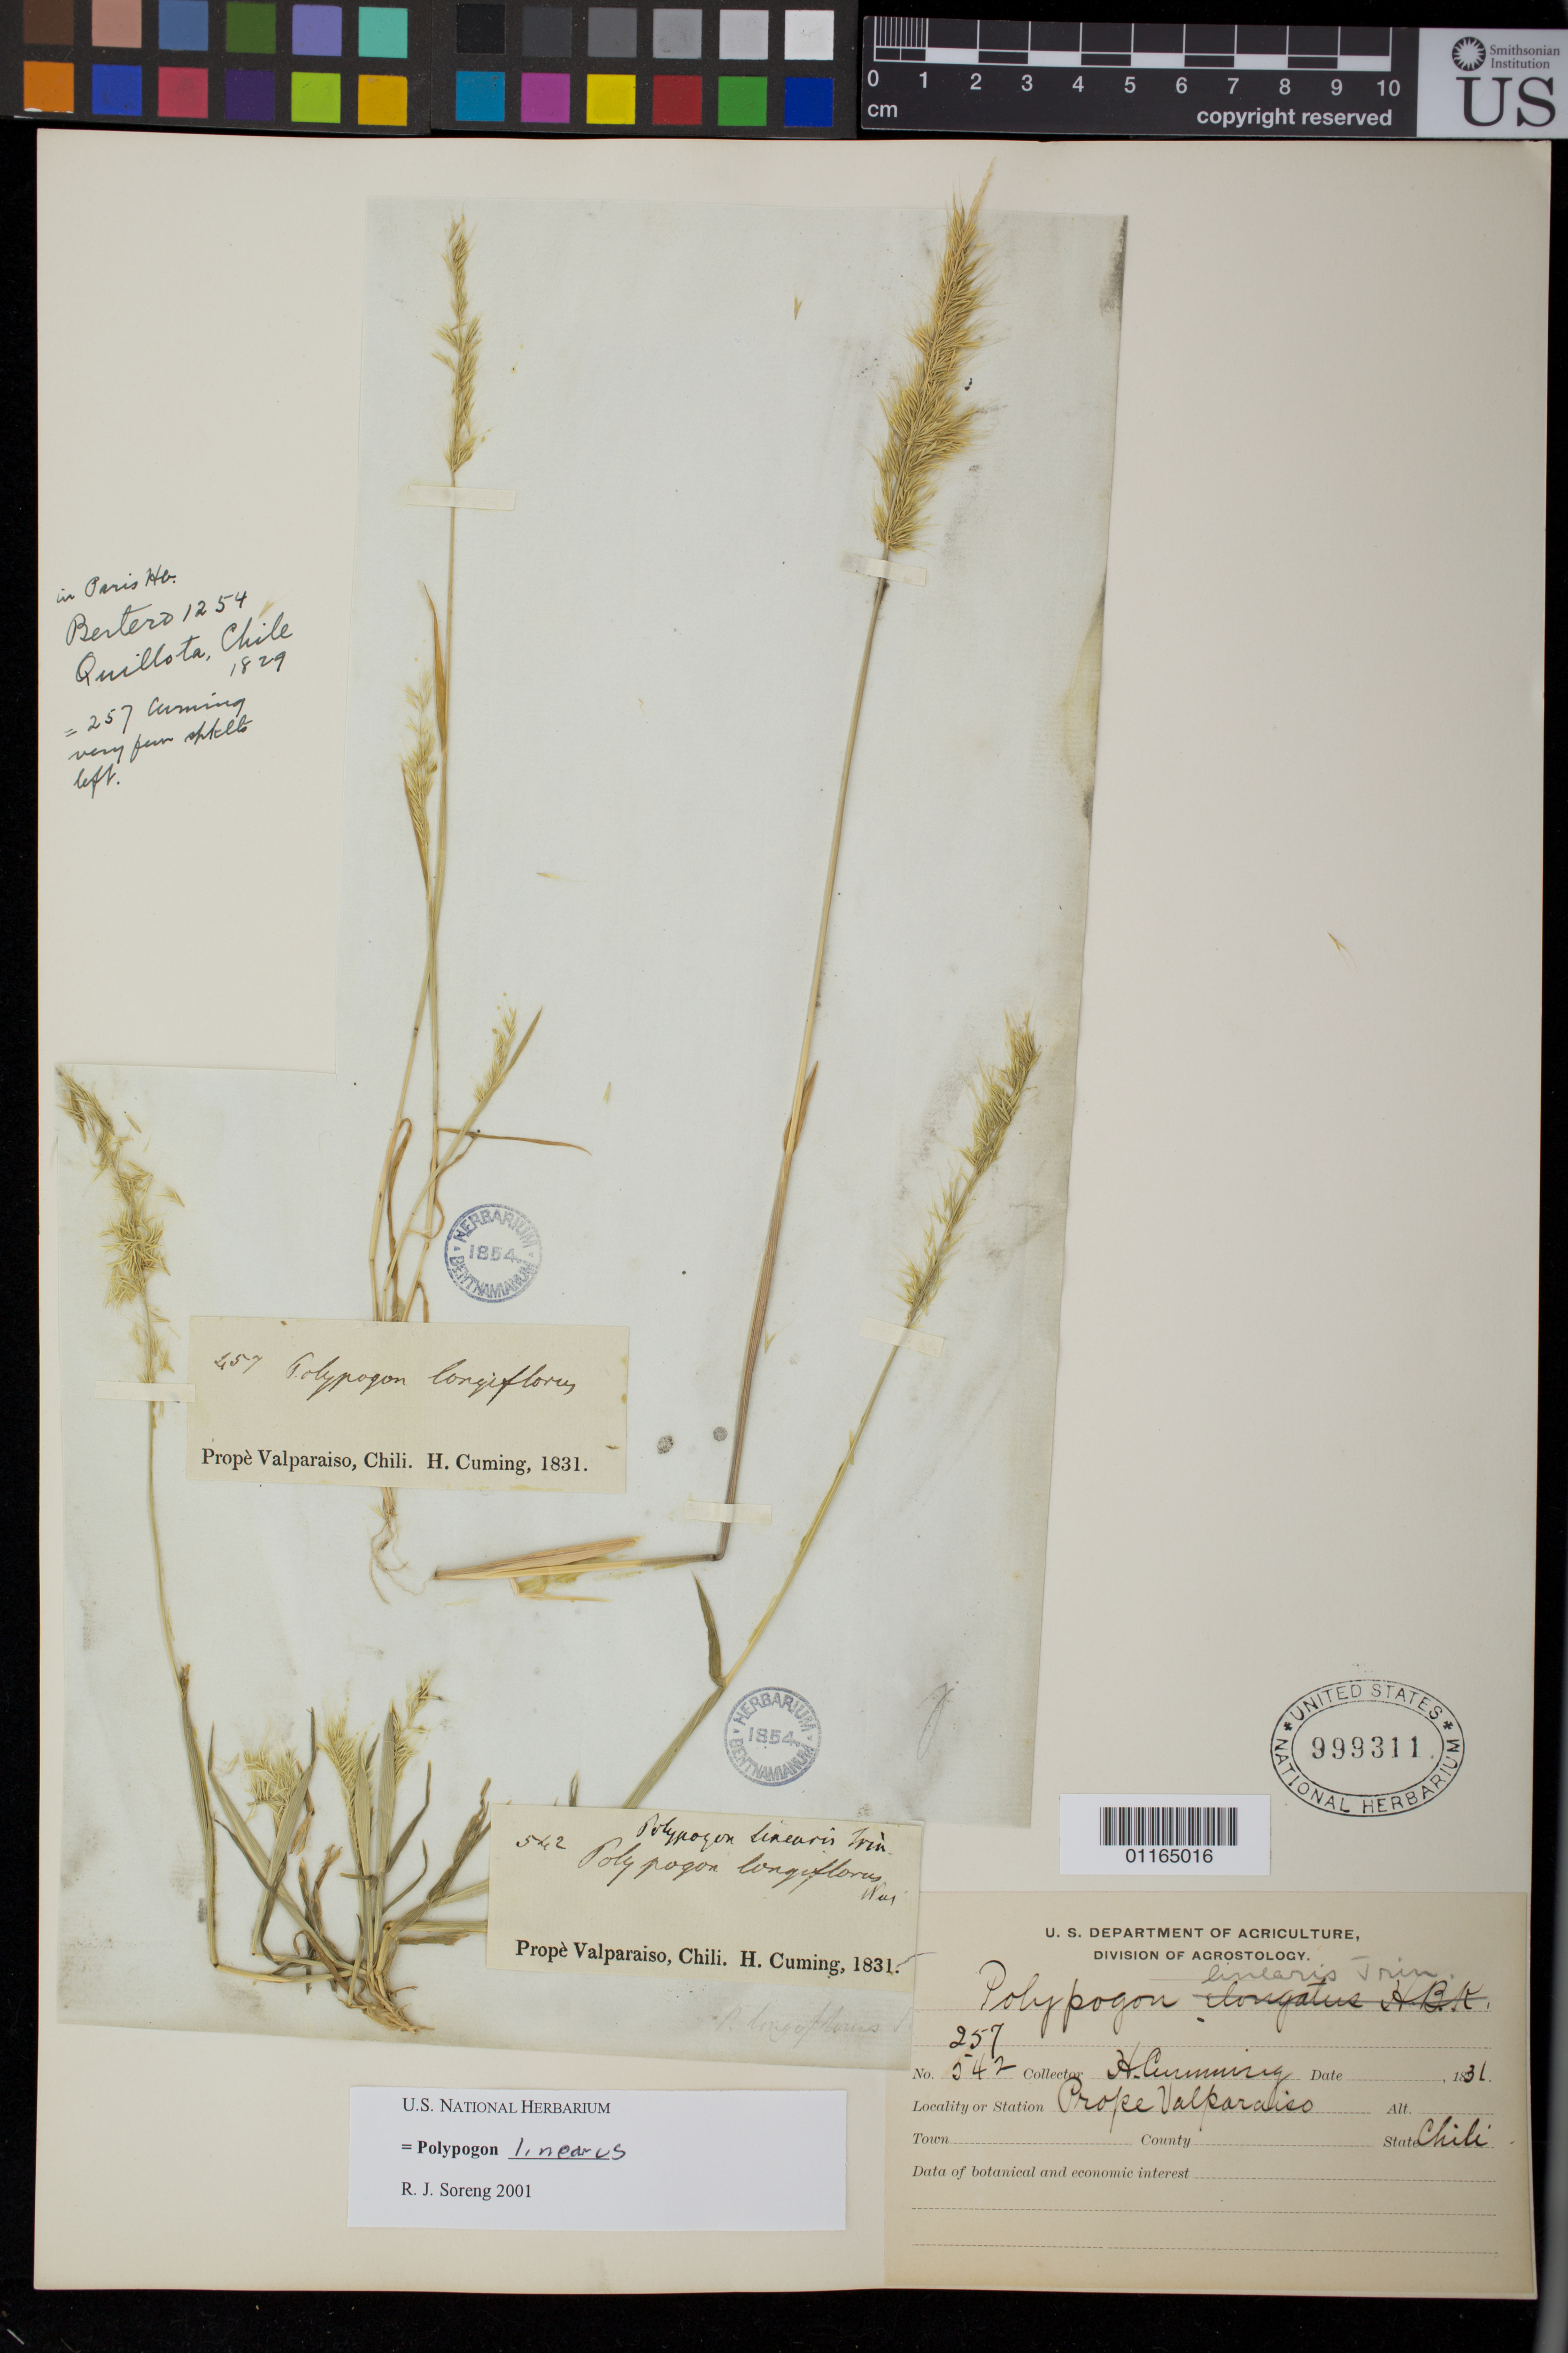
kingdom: Plantae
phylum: Tracheophyta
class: Liliopsida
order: Poales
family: Poaceae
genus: Polypogon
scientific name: Polypogon longiflorus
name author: Nees ex Trin.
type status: Type Collection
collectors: H. Cuming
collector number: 457 & 542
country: Chile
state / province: Valparaíso (V)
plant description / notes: Apparently 2 elements (syntypes?) on same sheet, Cuming 457 & Cuming 542.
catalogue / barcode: US 999311